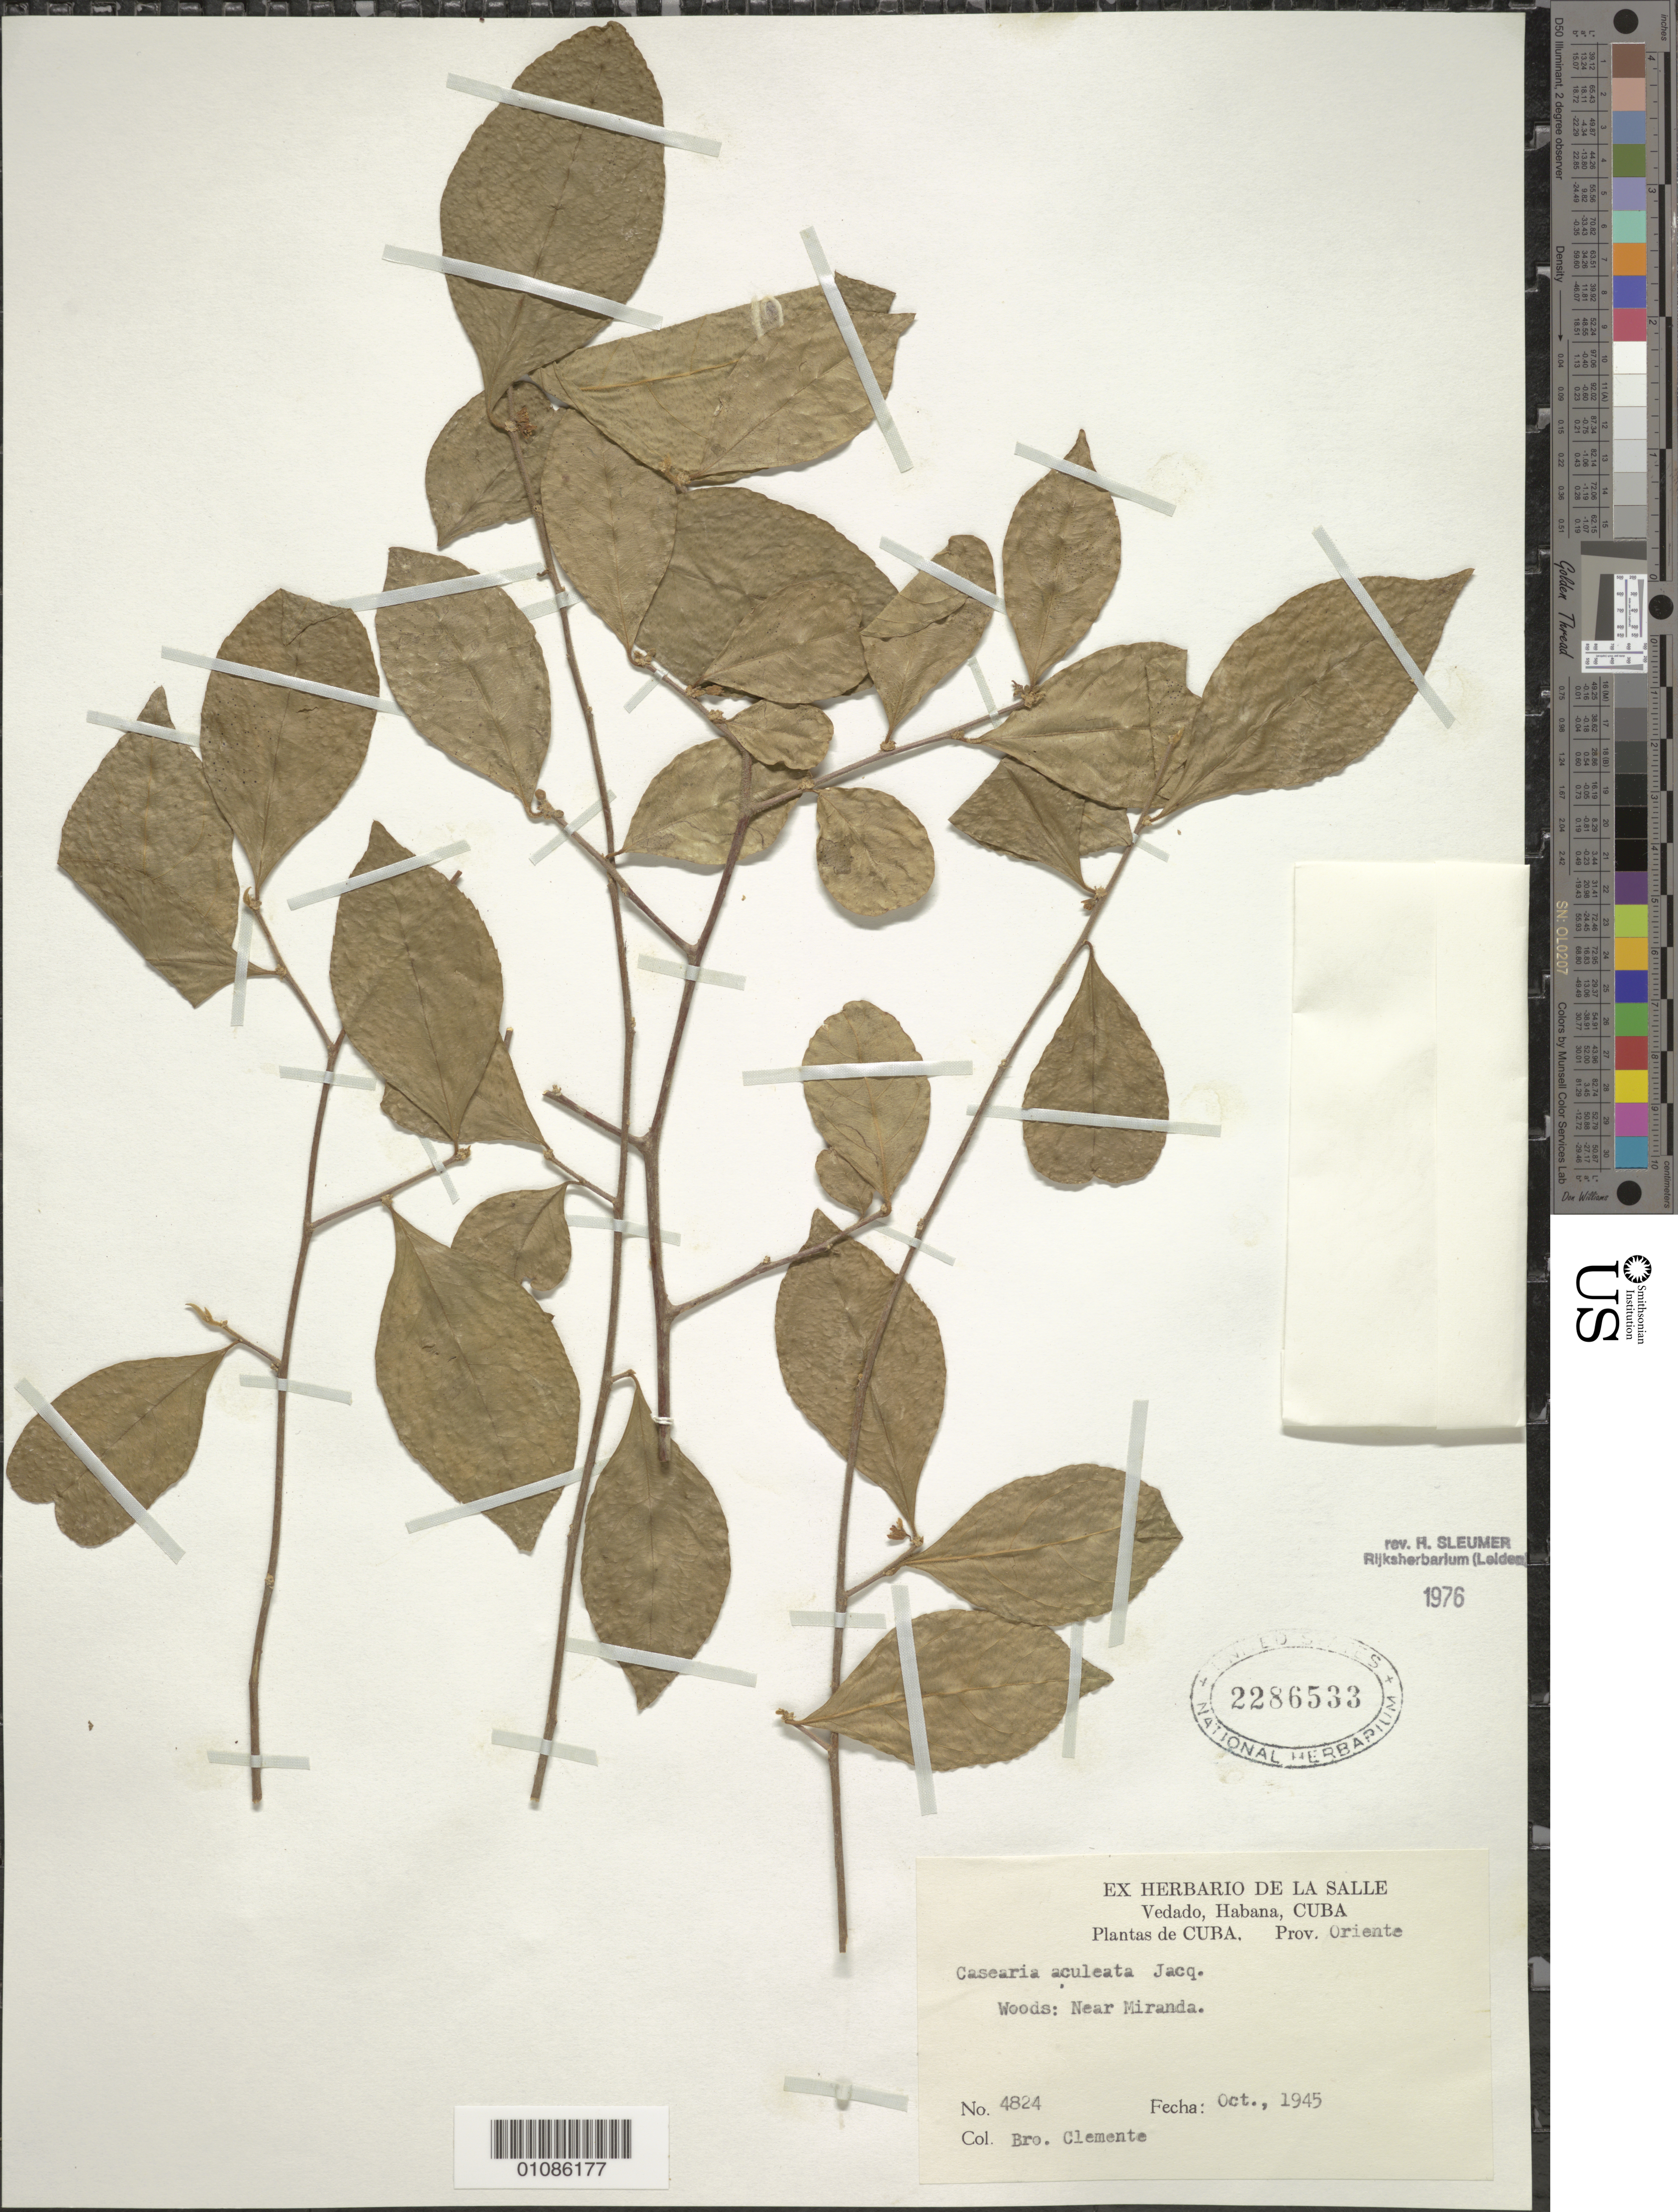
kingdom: Plantae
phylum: Tracheophyta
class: Magnoliopsida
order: Malpighiales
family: Salicaceae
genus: Casearia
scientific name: Casearia aculeata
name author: Jacq.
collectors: Bro. Clemente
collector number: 4824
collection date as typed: Oct 1945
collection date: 1945-10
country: Cuba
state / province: Oriente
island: Cuba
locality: Near Miranda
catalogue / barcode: US 2286533